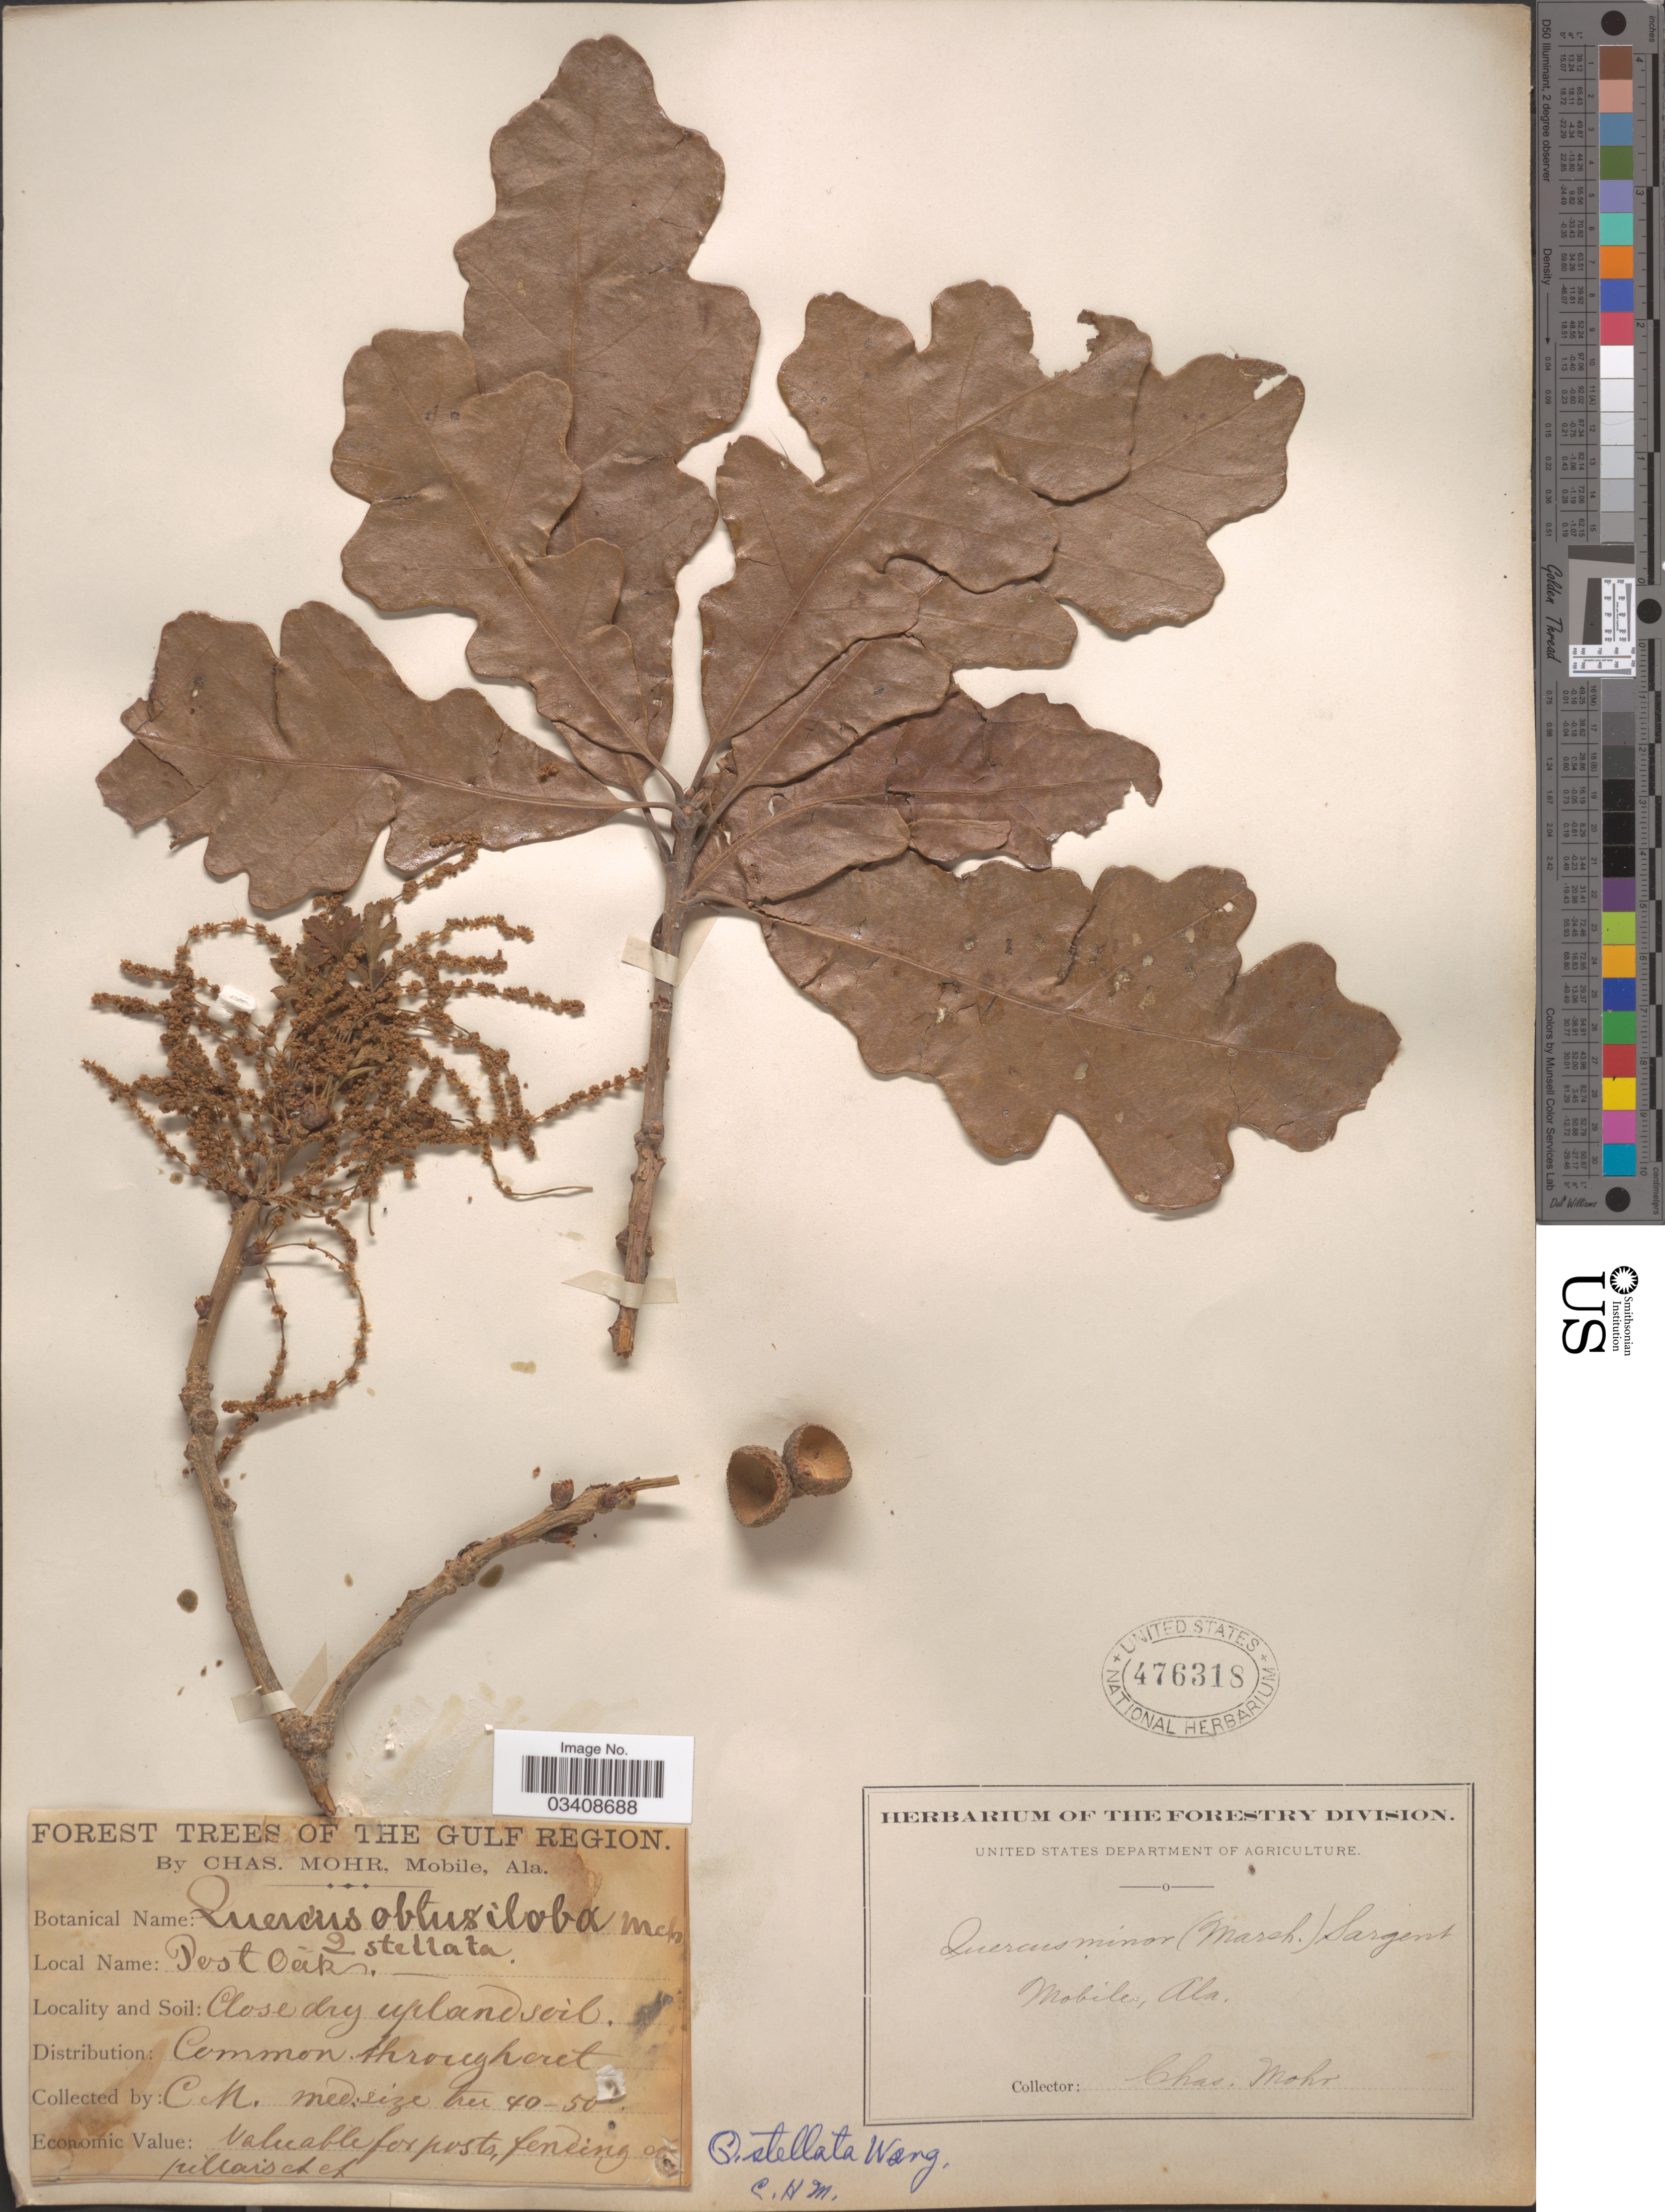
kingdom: Plantae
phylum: Tracheophyta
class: Magnoliopsida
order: Fagales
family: Fagaceae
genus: Quercus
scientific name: Quercus stellata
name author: Wangenh.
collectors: Mohr, C. T. (herbarium)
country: United States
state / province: Alabama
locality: The Gulf Region. Mobile.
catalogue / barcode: US 476318